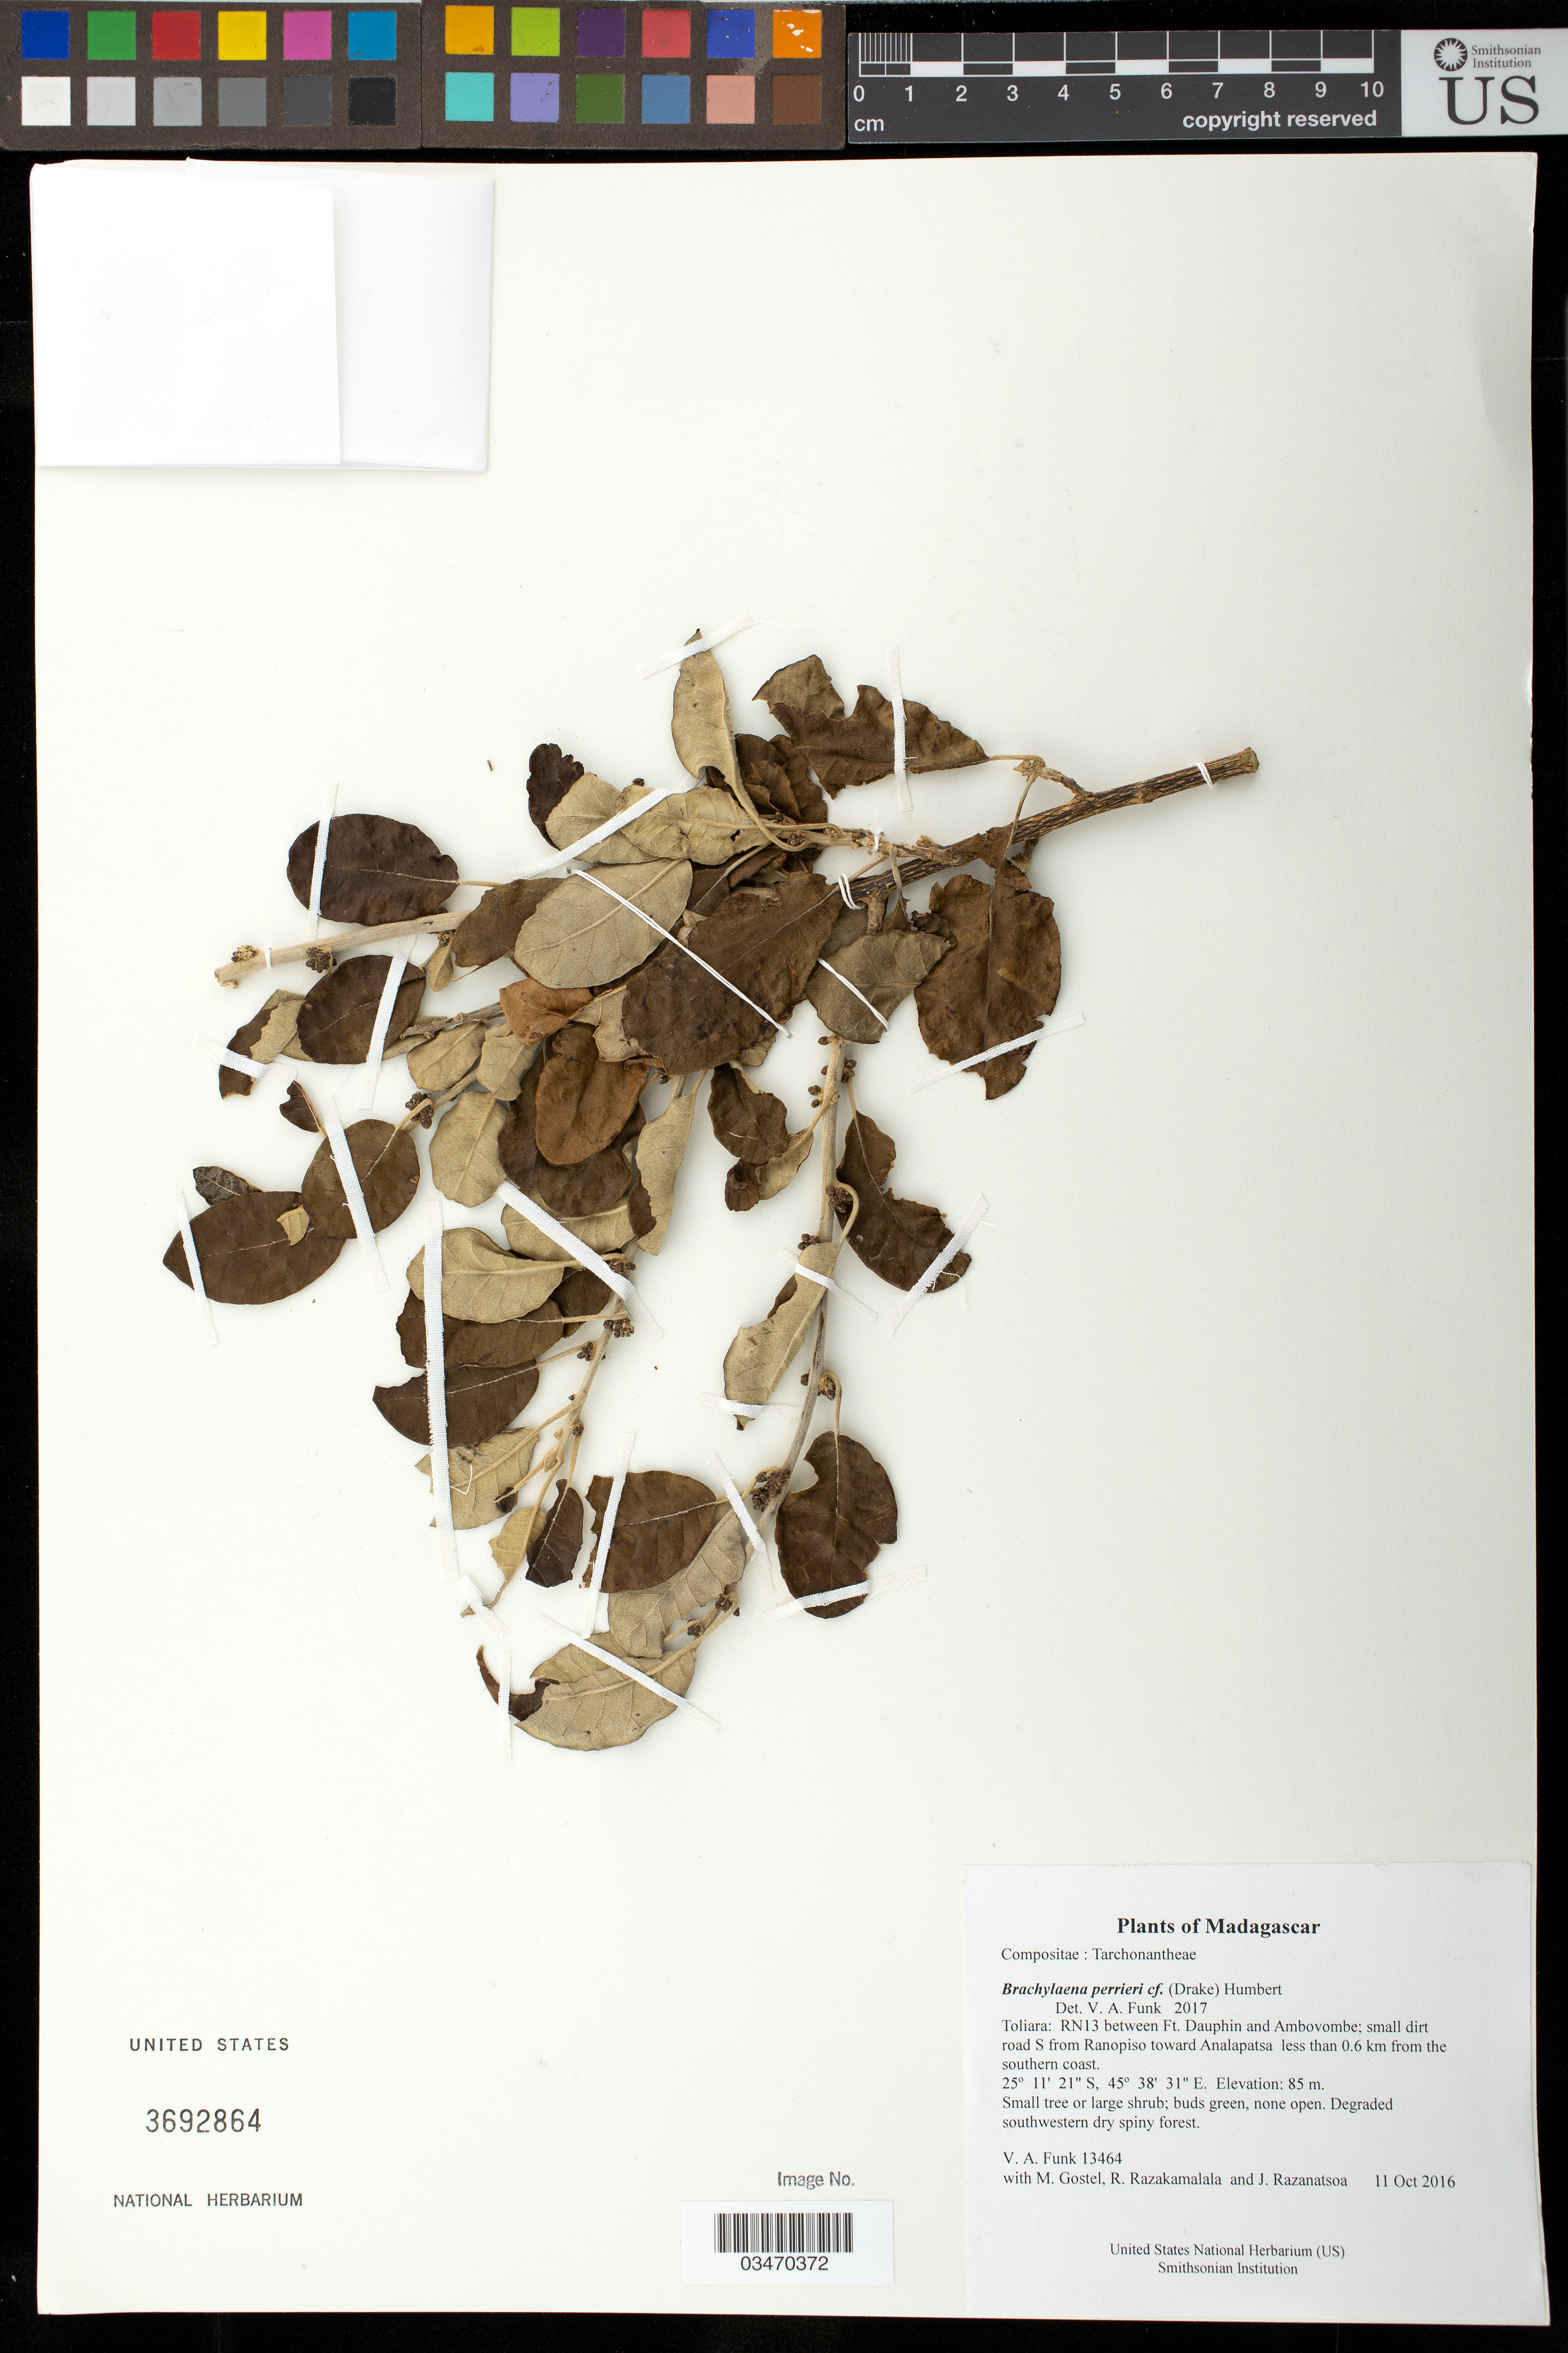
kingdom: Plantae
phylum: Tracheophyta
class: Magnoliopsida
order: Asterales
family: Asteraceae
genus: Brachylaena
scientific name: Brachylaena perrieri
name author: (Drake) Humbert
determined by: Funk, Vicki A., (BOT), Smithsonian Institution - National Museum of Natural History (UNITED STATES)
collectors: M. R. Gostel, R. Razakamalala & J. Razanatsoa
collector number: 13464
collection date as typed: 11 Oct 2016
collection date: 2016-10-11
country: Madagascar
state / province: Androy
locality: RN13 between Ft. Dauphin and Ambovombe; small dirt road S from Ranopiso toward Analapatsa less than 0.6 km from the southern coast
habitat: Degraded southwestern dry spiny forest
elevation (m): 85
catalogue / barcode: US 3692864